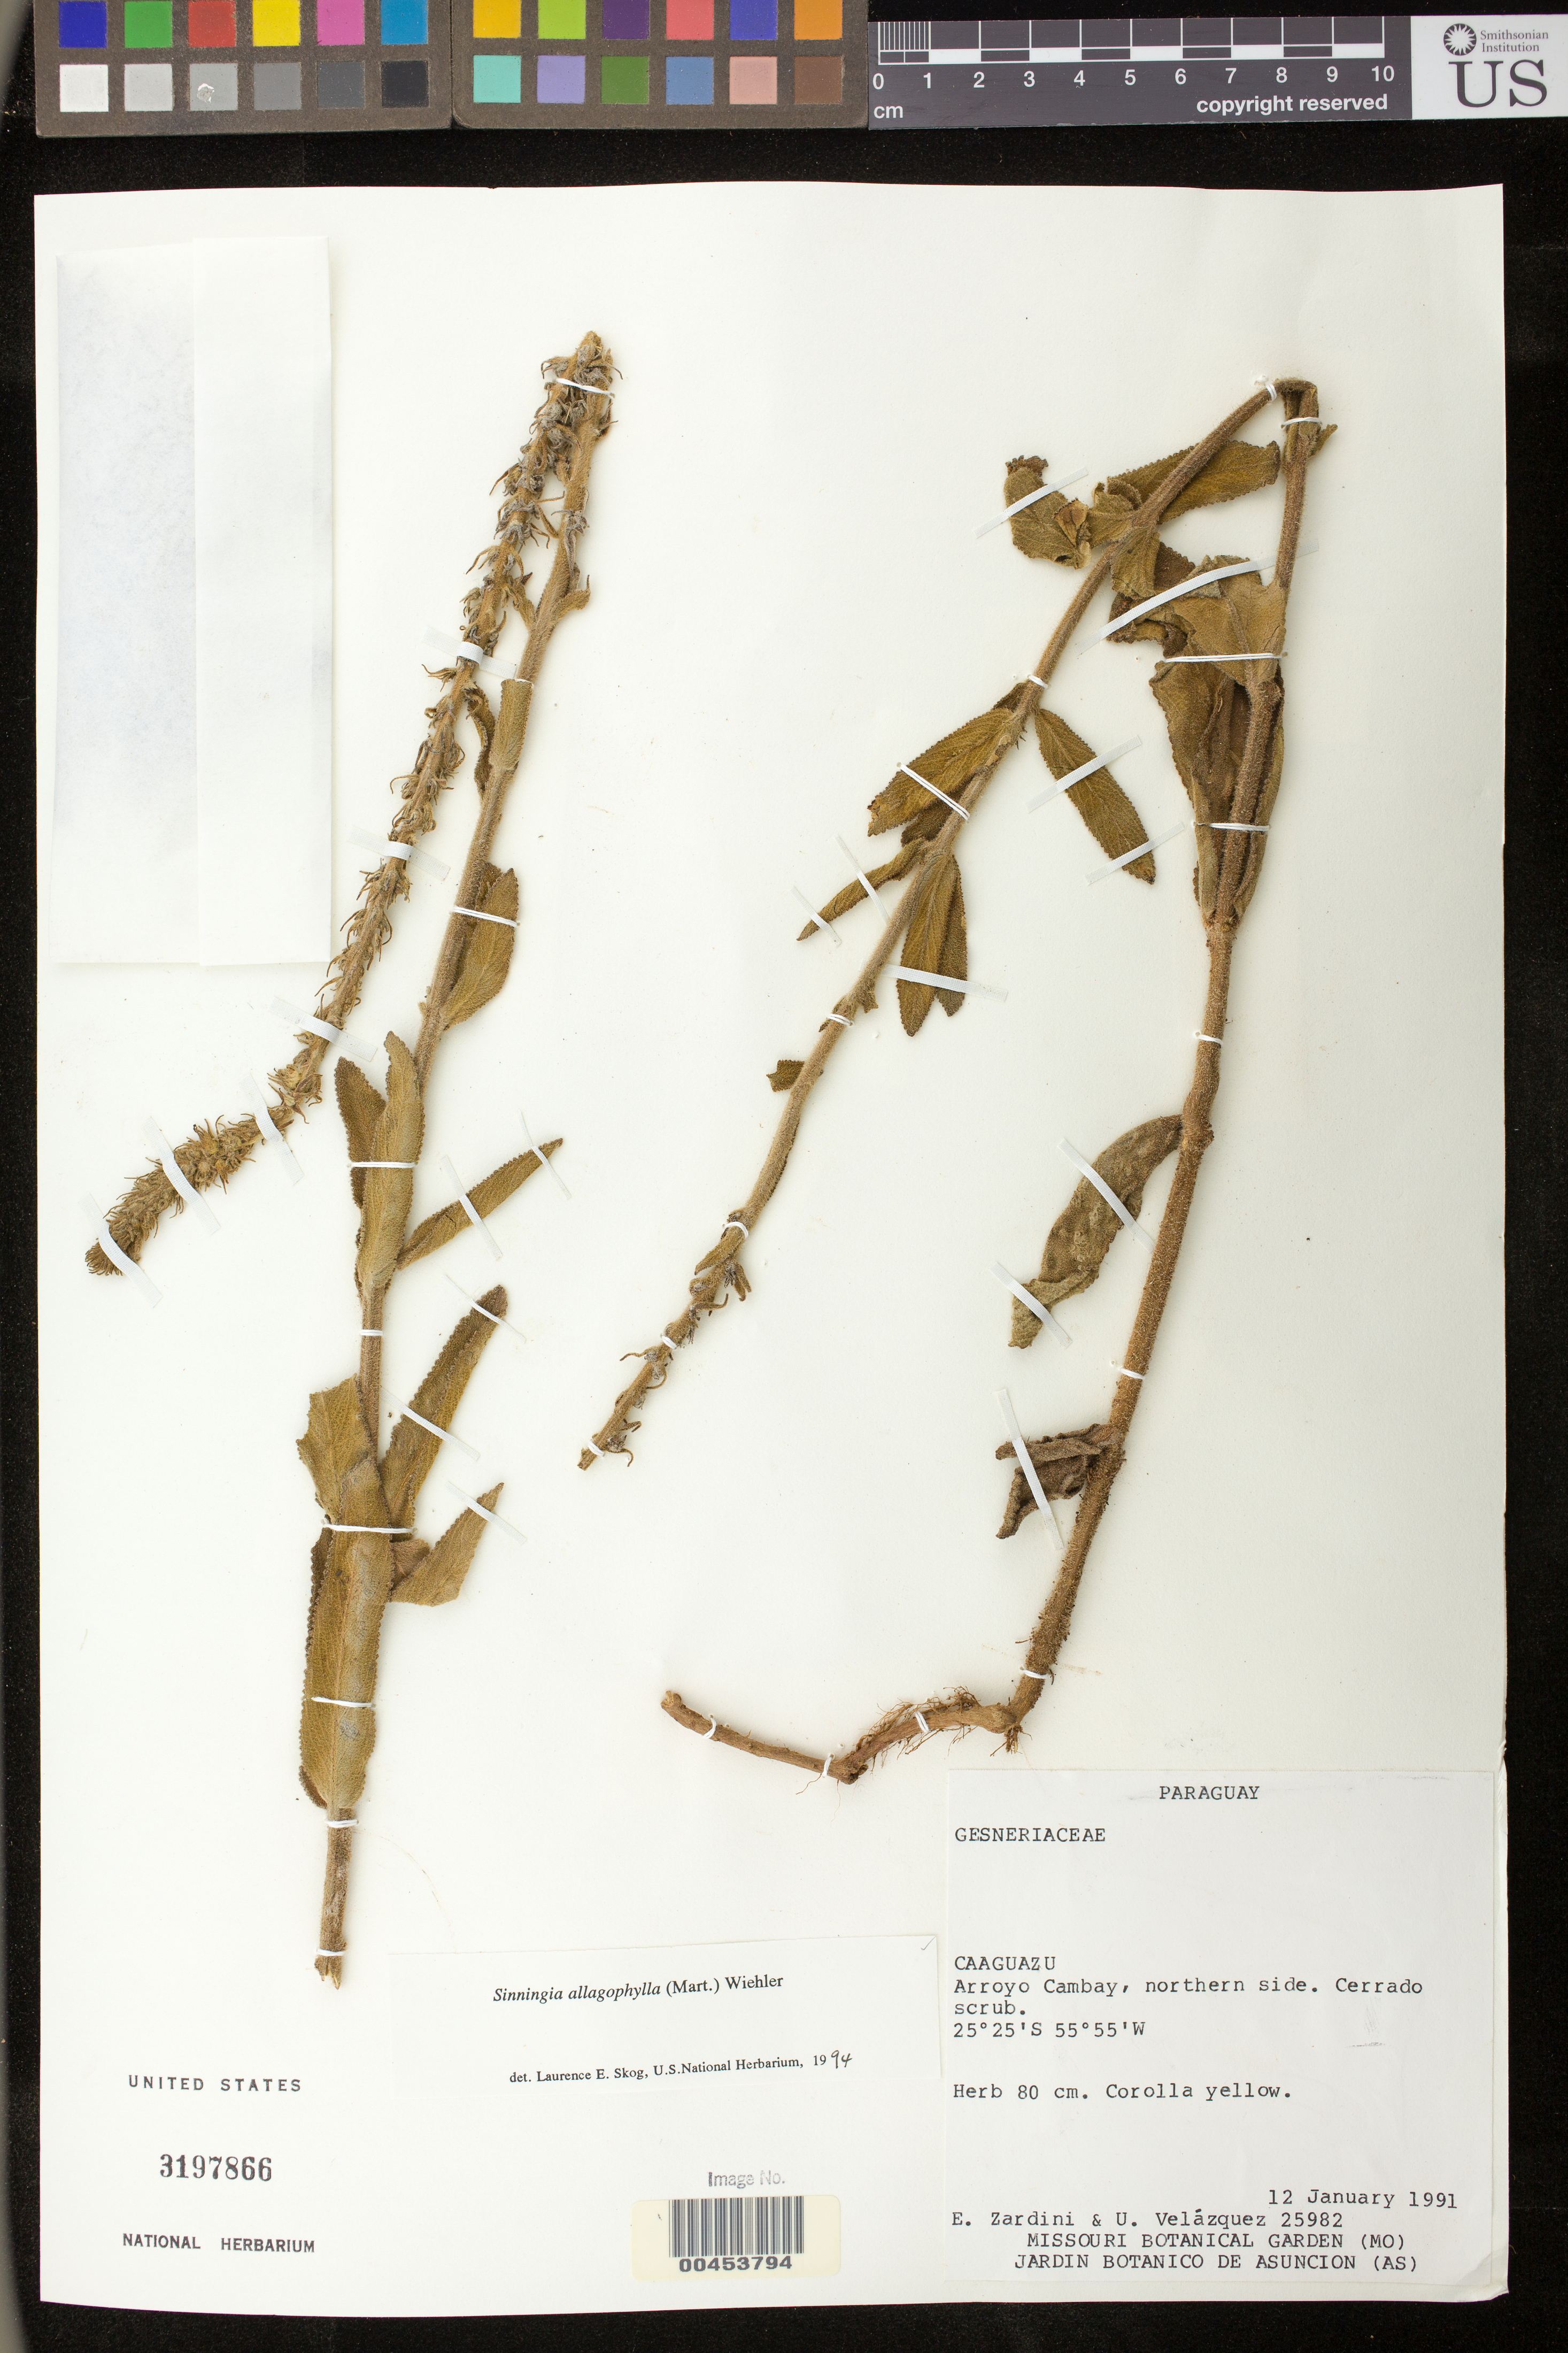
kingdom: Plantae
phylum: Tracheophyta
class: Magnoliopsida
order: Lamiales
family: Gesneriaceae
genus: Sinningia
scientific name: Sinningia allagophylla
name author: (Mart.) Wiehler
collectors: E. M. Zardini & -. Valazquez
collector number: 25982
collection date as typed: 12 Jan 1991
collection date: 1991-01-12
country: Paraguay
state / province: Caaguazu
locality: Arroyo Cambay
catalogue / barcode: US 3197866